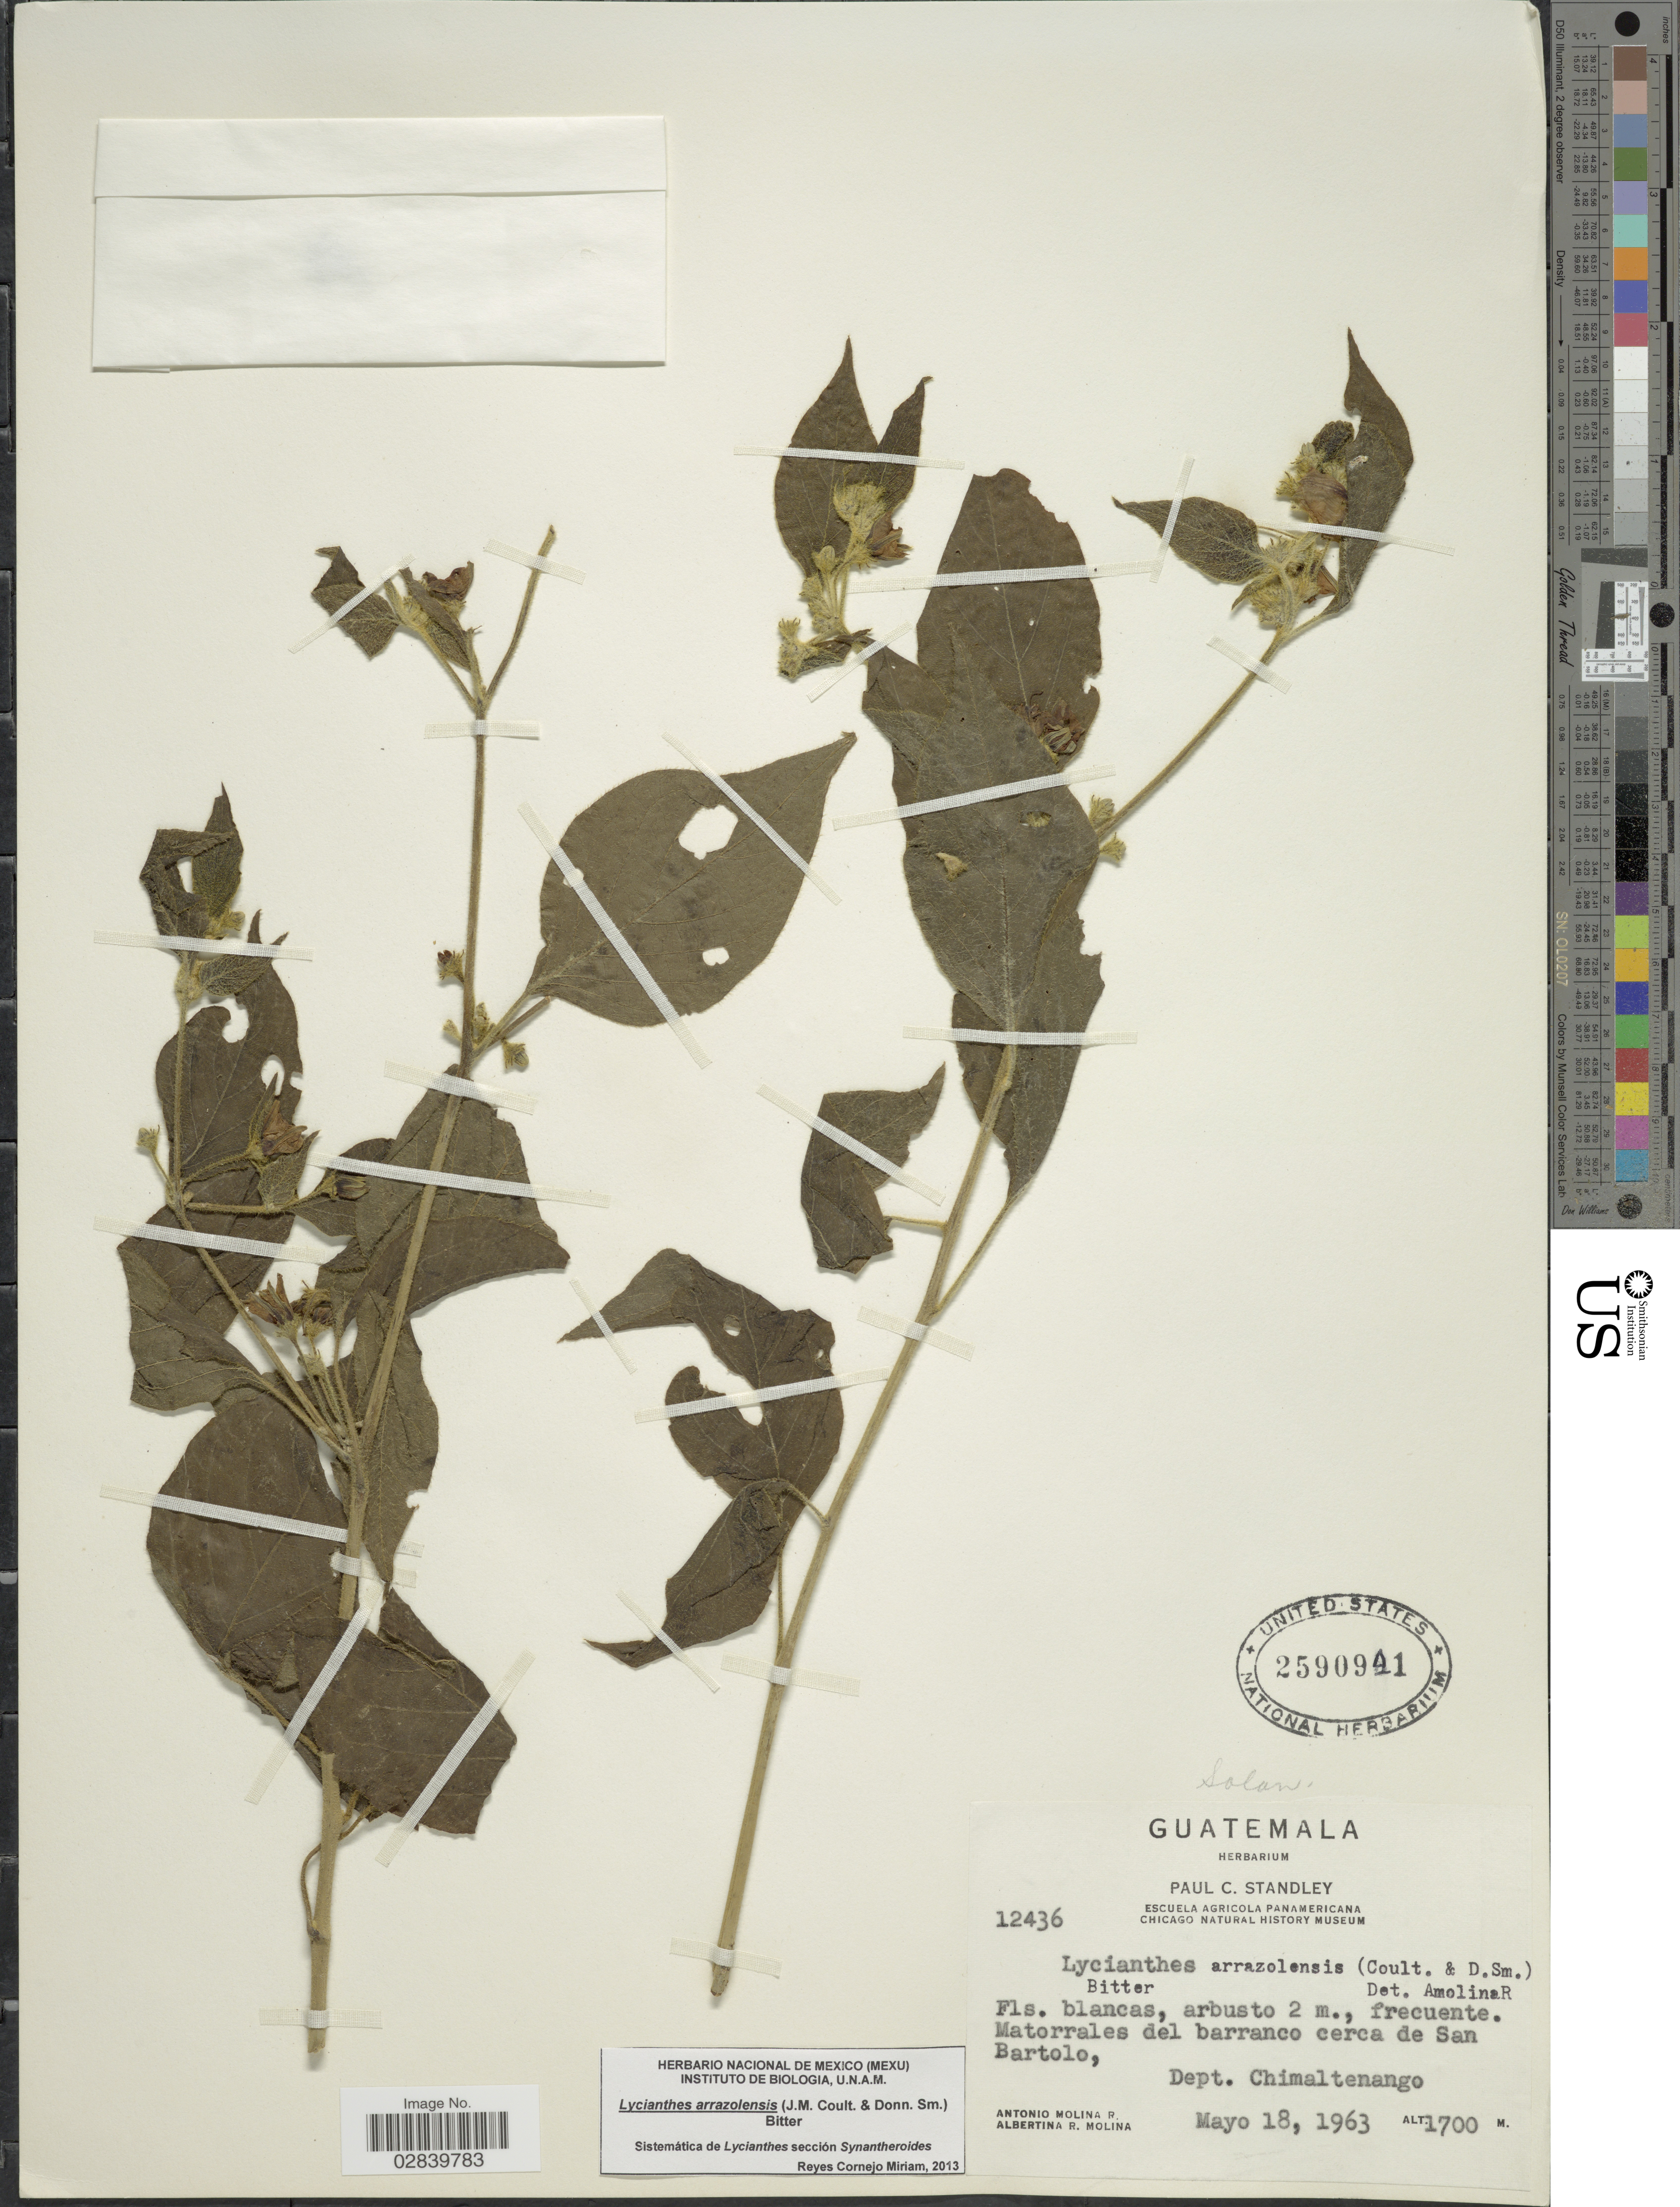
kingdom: Plantae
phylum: Tracheophyta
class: Magnoliopsida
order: Solanales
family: Solanaceae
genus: Lycianthes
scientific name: Lycianthes arrazolensis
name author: (J.M. Coult. & Donn. Sm.) Bitter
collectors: A. Molina R. & A. R. Molina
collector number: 12436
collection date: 1963-05-18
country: Guatemala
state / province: Chimaltenango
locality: Matorrales del barranco cerca de San Bartolo, Dept. Chimaltenango.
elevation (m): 1700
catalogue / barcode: US 2590941